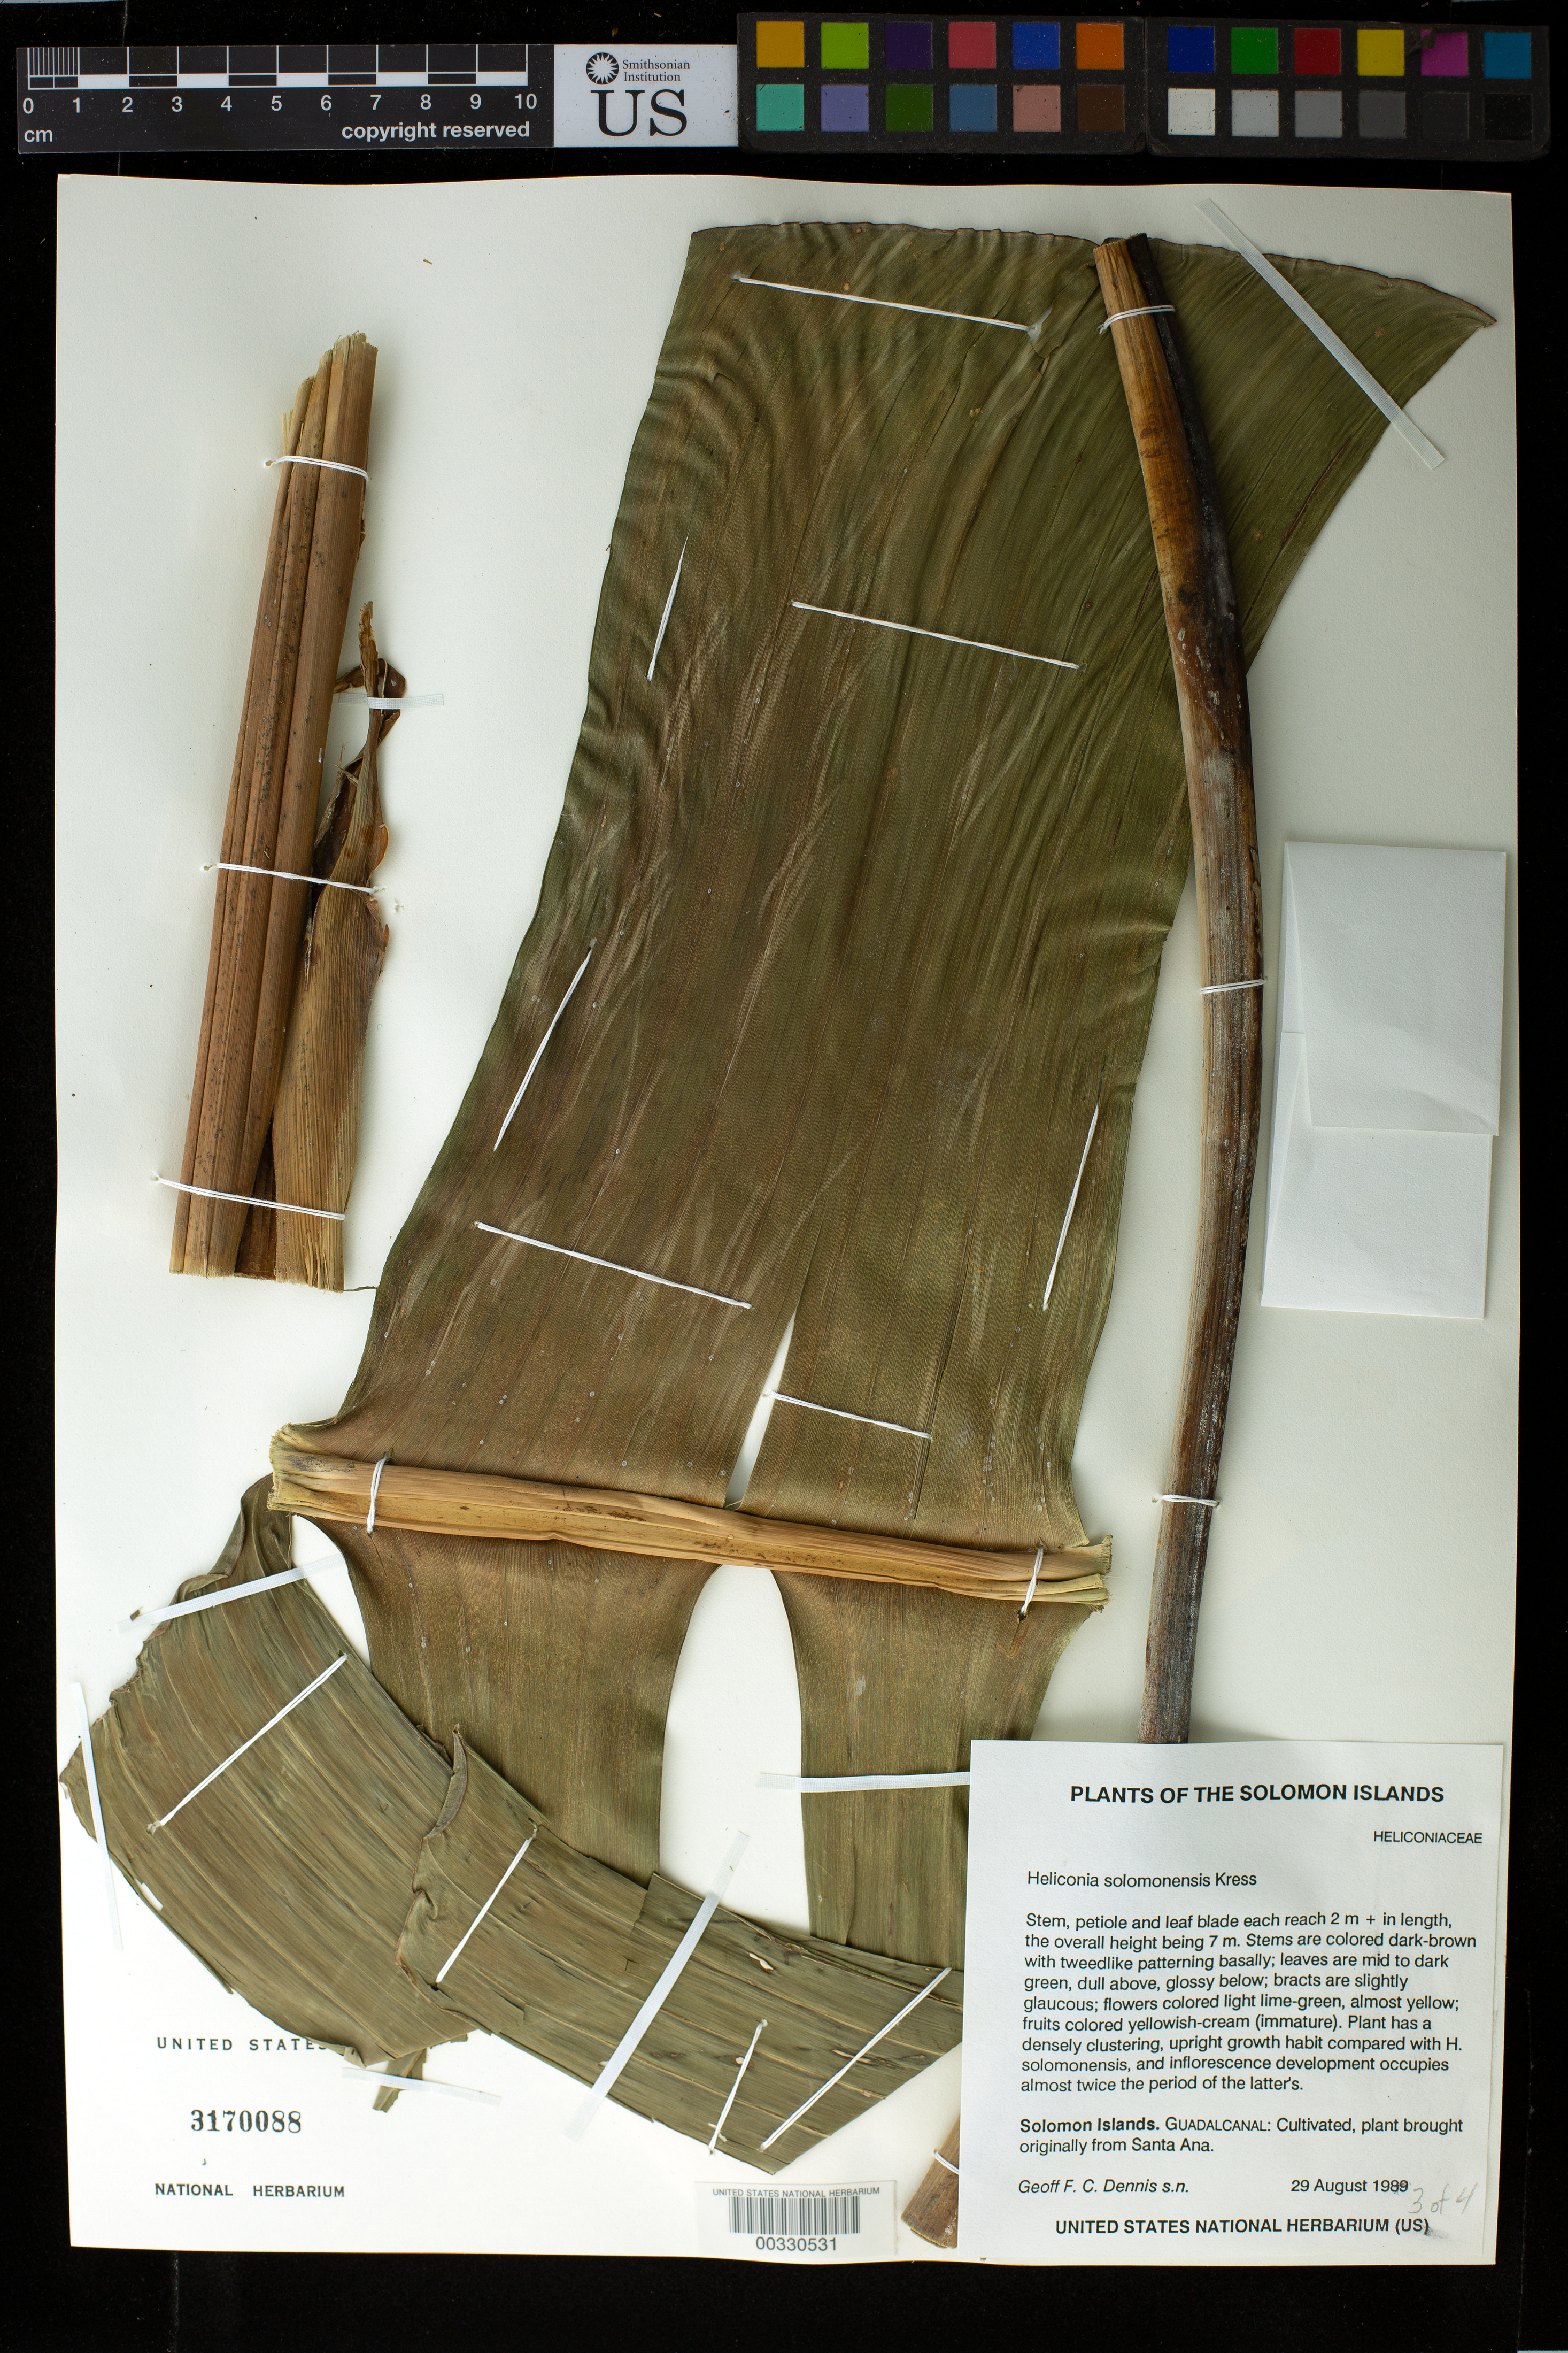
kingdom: Plantae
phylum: Tracheophyta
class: Liliopsida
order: Zingiberales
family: Heliconiaceae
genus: Heliconia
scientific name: Heliconia solomonensis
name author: W.J. Kress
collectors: G. Dennis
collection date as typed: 29 Aug 1989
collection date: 1989-08-29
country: Solomon Islands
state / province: Guadalcanal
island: Guadalcanal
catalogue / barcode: US 3170088